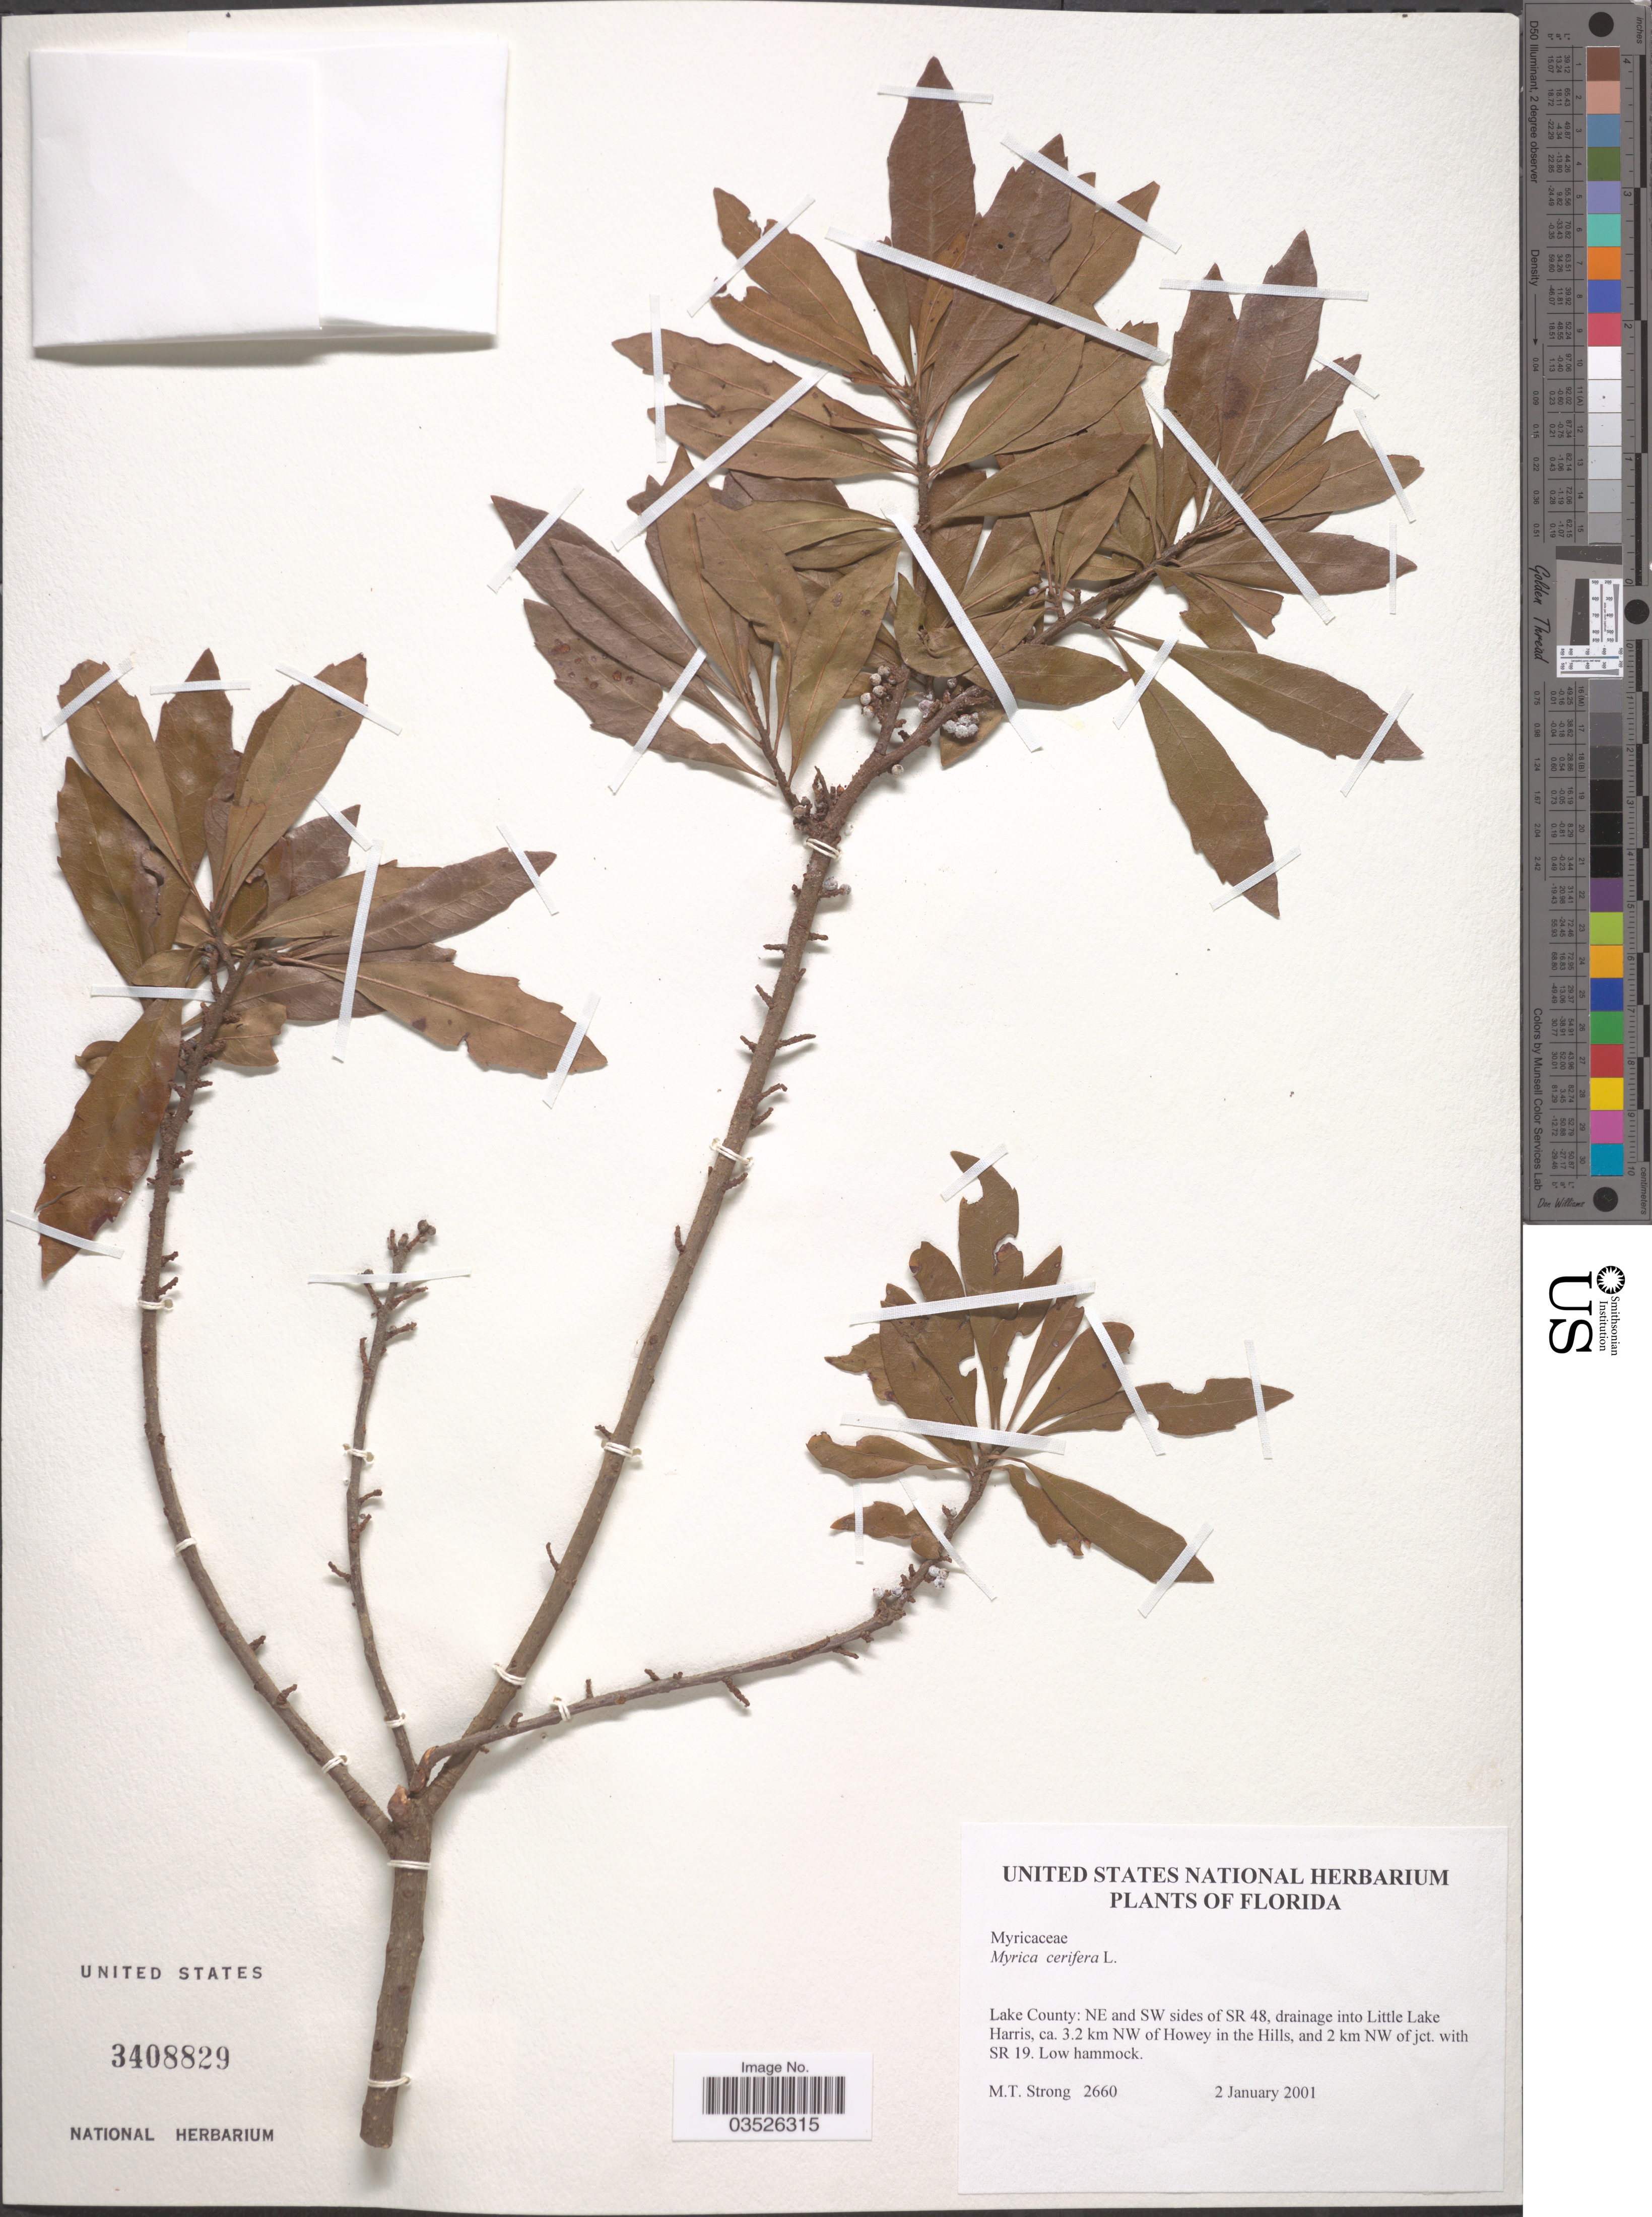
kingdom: Plantae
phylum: Tracheophyta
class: Magnoliopsida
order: Fagales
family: Myricaceae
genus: Morella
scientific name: Morella cerifera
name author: (L.) Small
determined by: Strong, M. T., (US), Smithsonian Institution - National Museum of Natural History (UNITED STATES)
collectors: M. T. Strong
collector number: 2660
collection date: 2001-01-02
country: United States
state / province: Florida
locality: Lake County: NE and SW sides of SR 48, drainage into Little Lake Harris, ca. 3.2 km NW of Howey in the Hills, and 2 km NW of jct. with SR 19.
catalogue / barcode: US 3408829